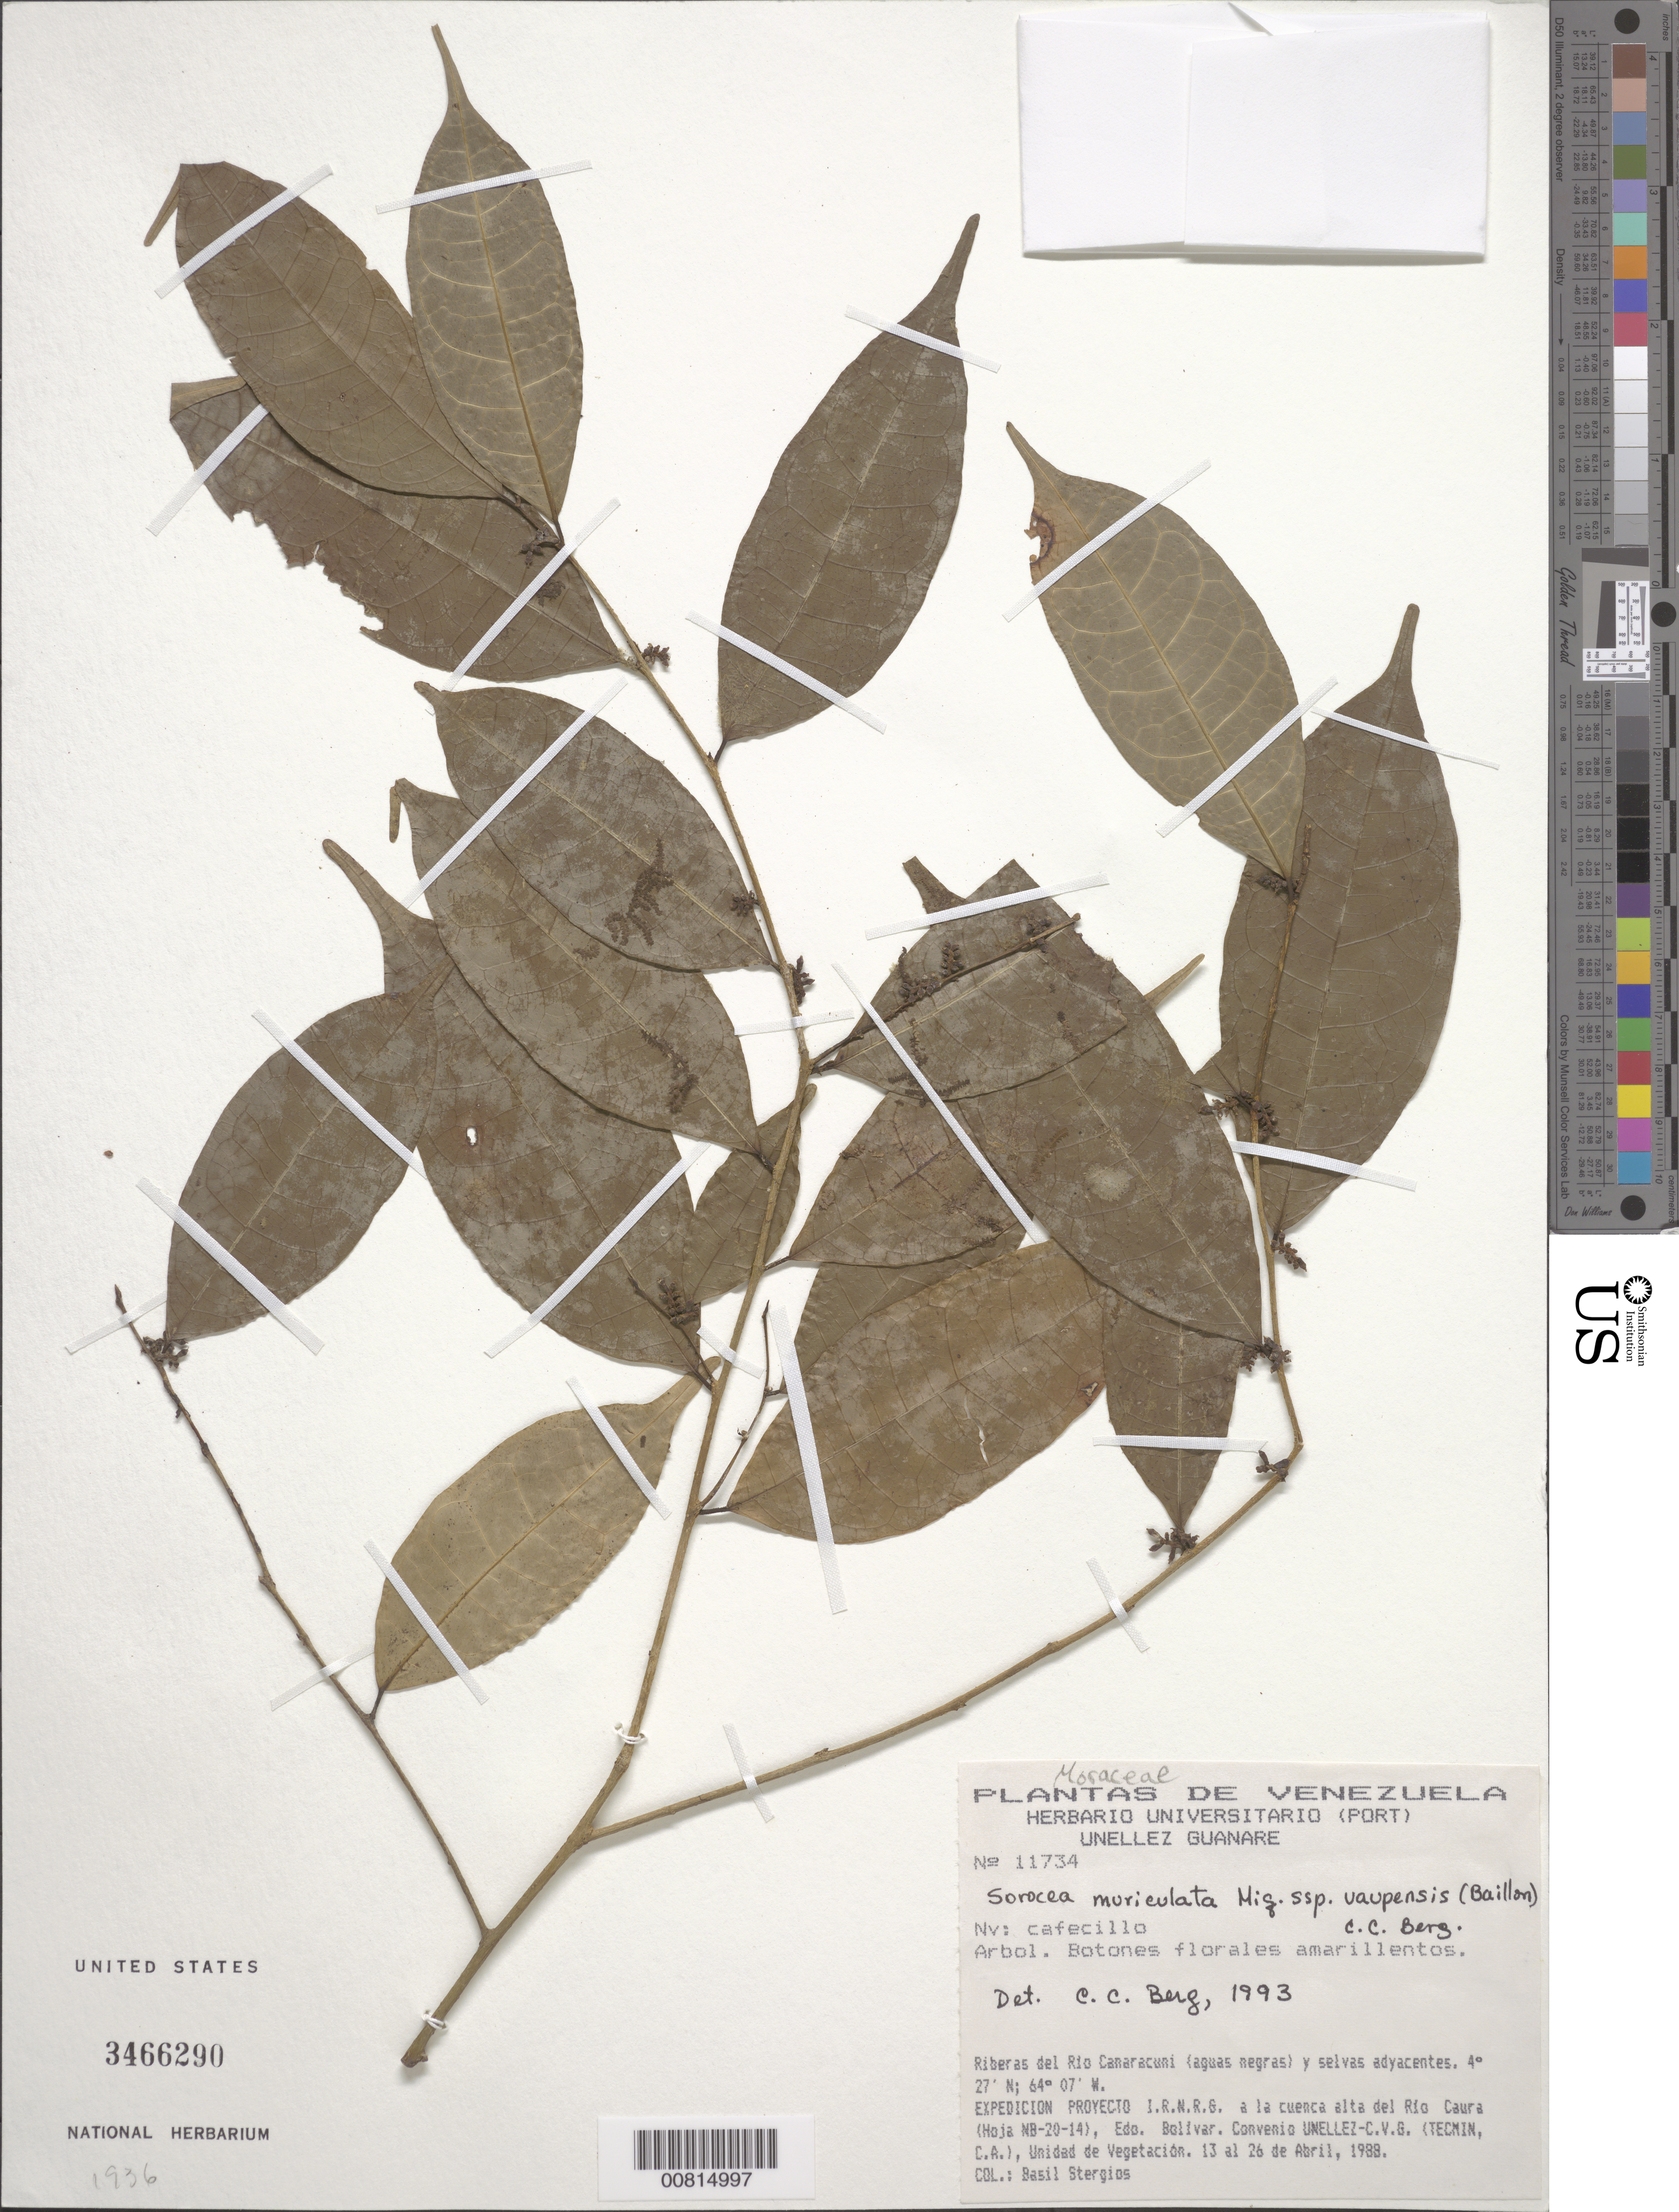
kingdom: Plantae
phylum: Tracheophyta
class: Magnoliopsida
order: Rosales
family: Moraceae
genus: Sorocea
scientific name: Sorocea muriculata subsp. vaupensis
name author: (Baill.) C.C. Berg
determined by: Berg, C. C.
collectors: B. G. Stergios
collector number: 11734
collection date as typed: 13-Apr-88 to 26-Apr-88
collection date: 1988-04-13/1988-04-26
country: Venezuela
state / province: Bolívar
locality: Río Canaracuni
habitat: Riberas del río (aguas negras) y selvas adyacentes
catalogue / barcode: US 3466290